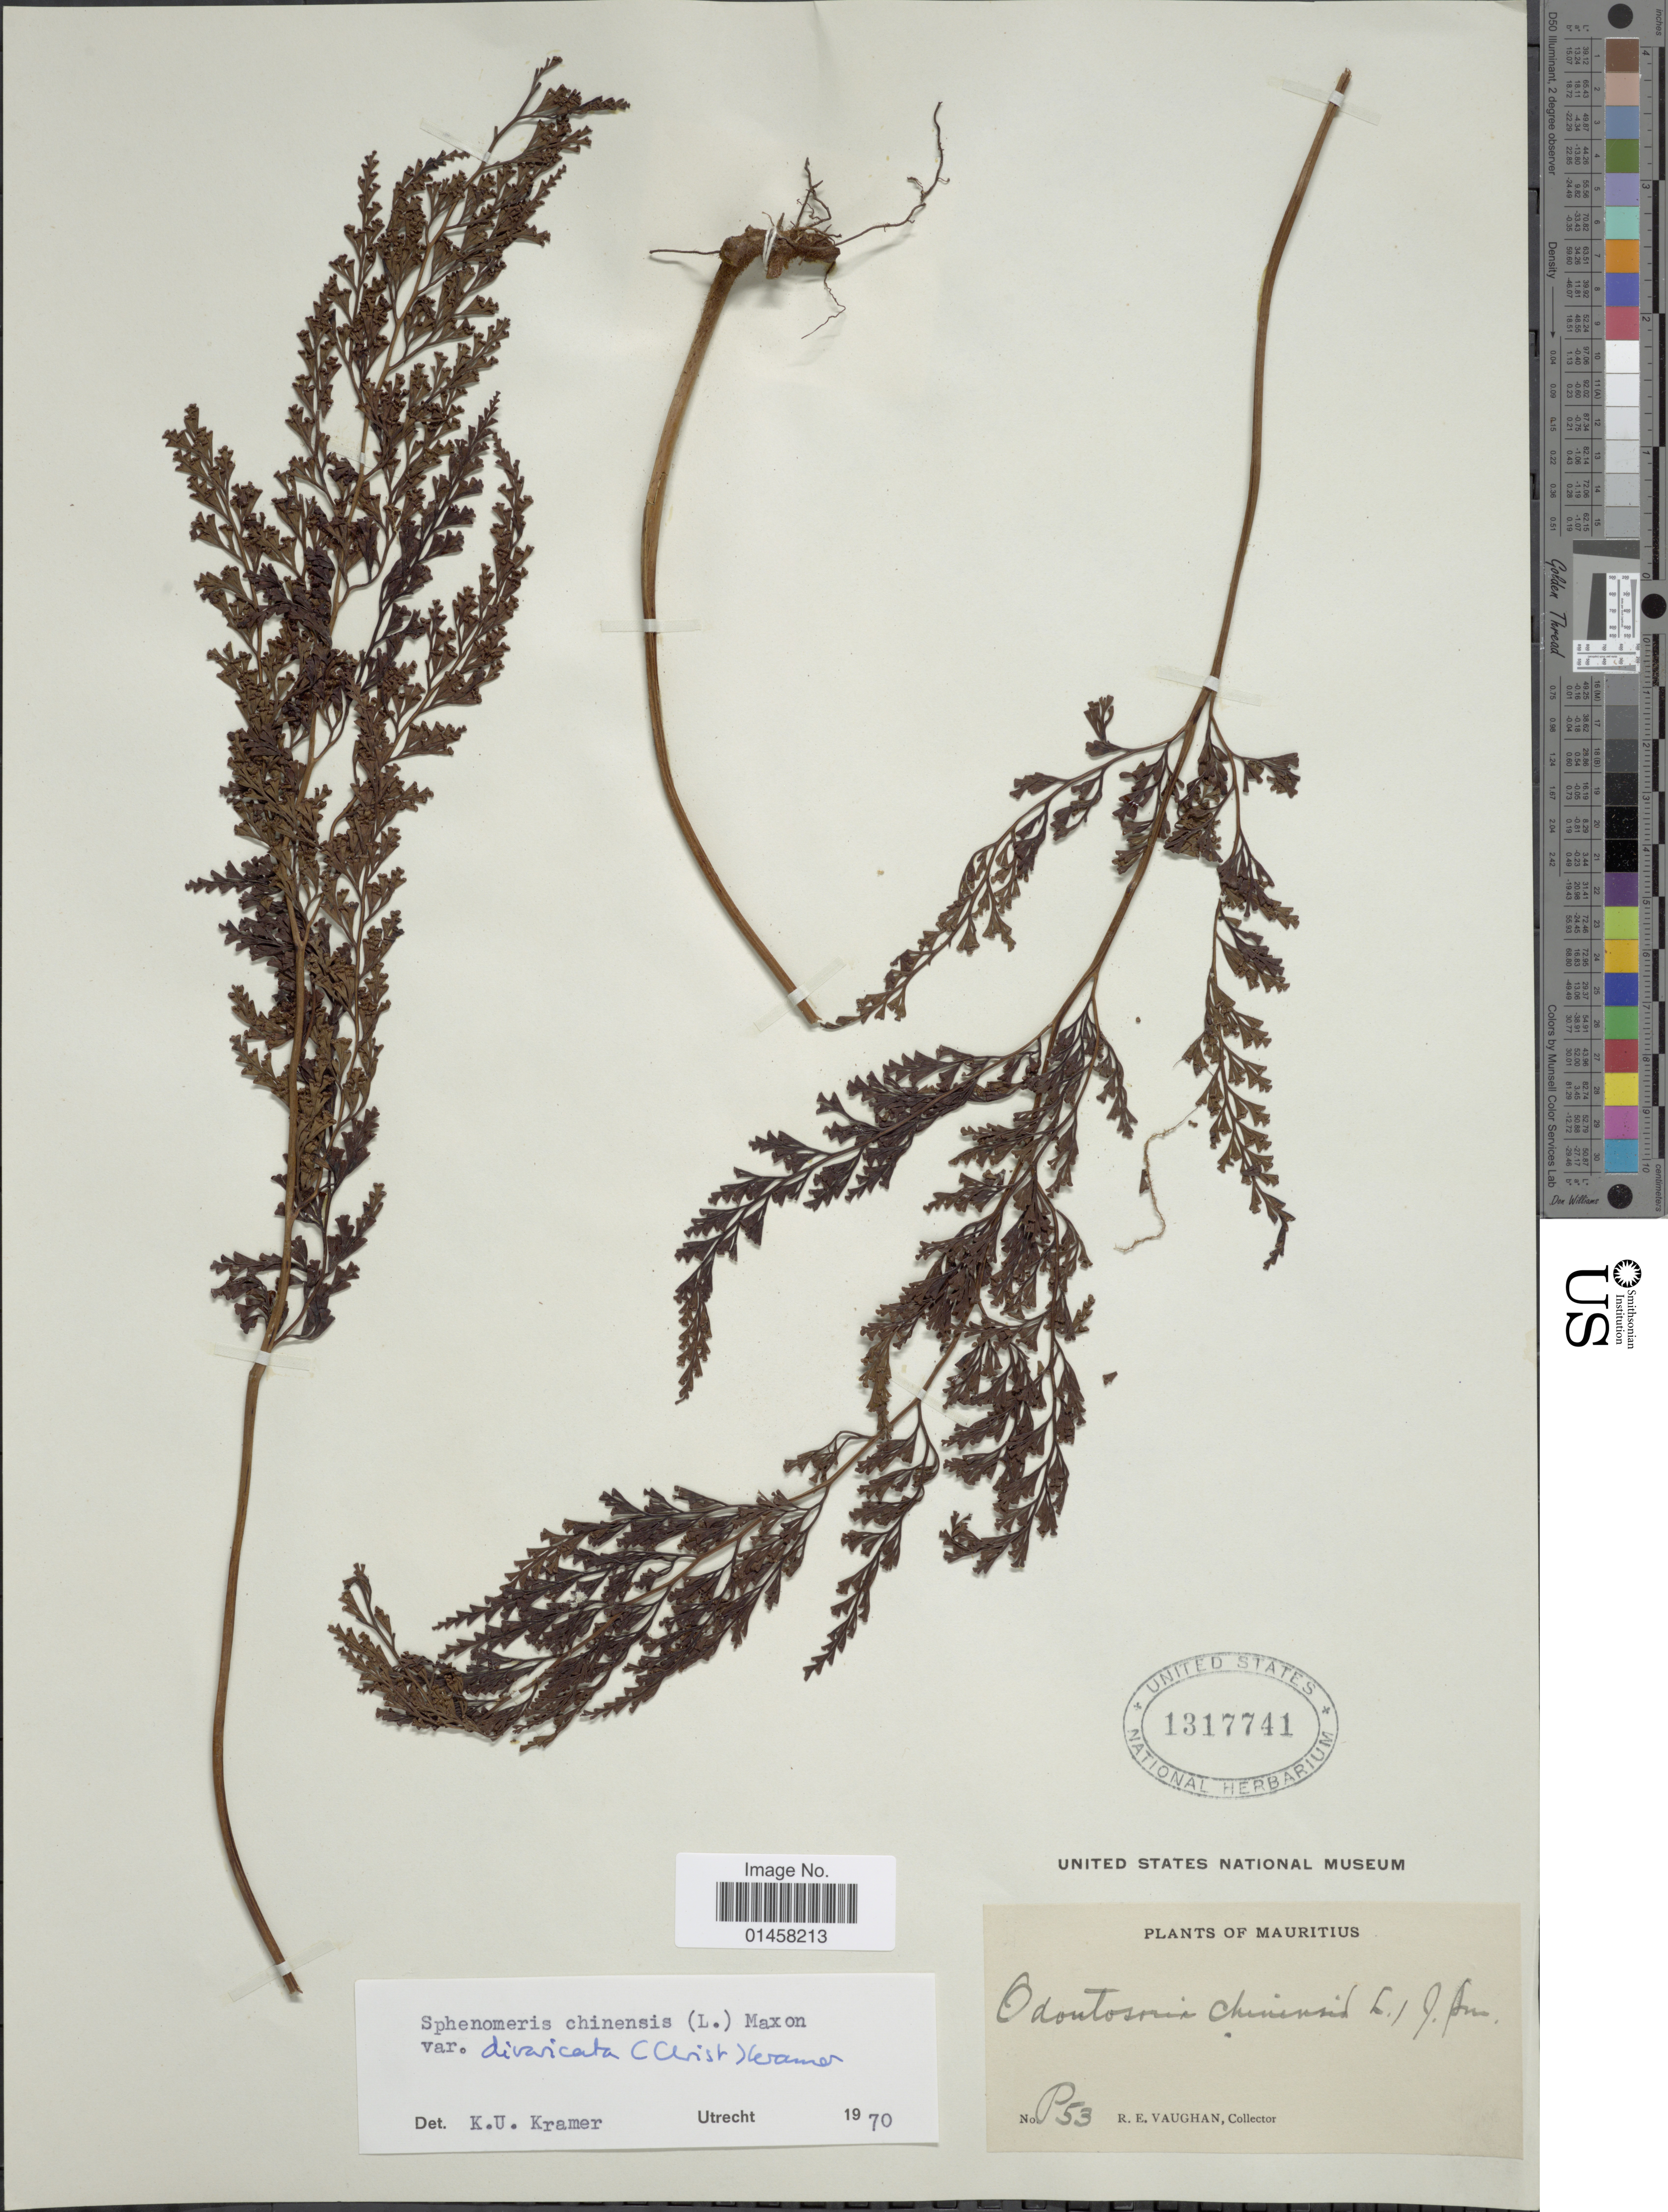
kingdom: Plantae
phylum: Tracheophyta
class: Polypodiopsida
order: Polypodiales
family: Lindsaeaceae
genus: Sphenomeris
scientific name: Sphenomeris chinensis var. divaricata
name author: (Christ) K.U. Kramer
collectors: R. Vaughan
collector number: P53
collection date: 1970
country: Mauritius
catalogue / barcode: US 1317741